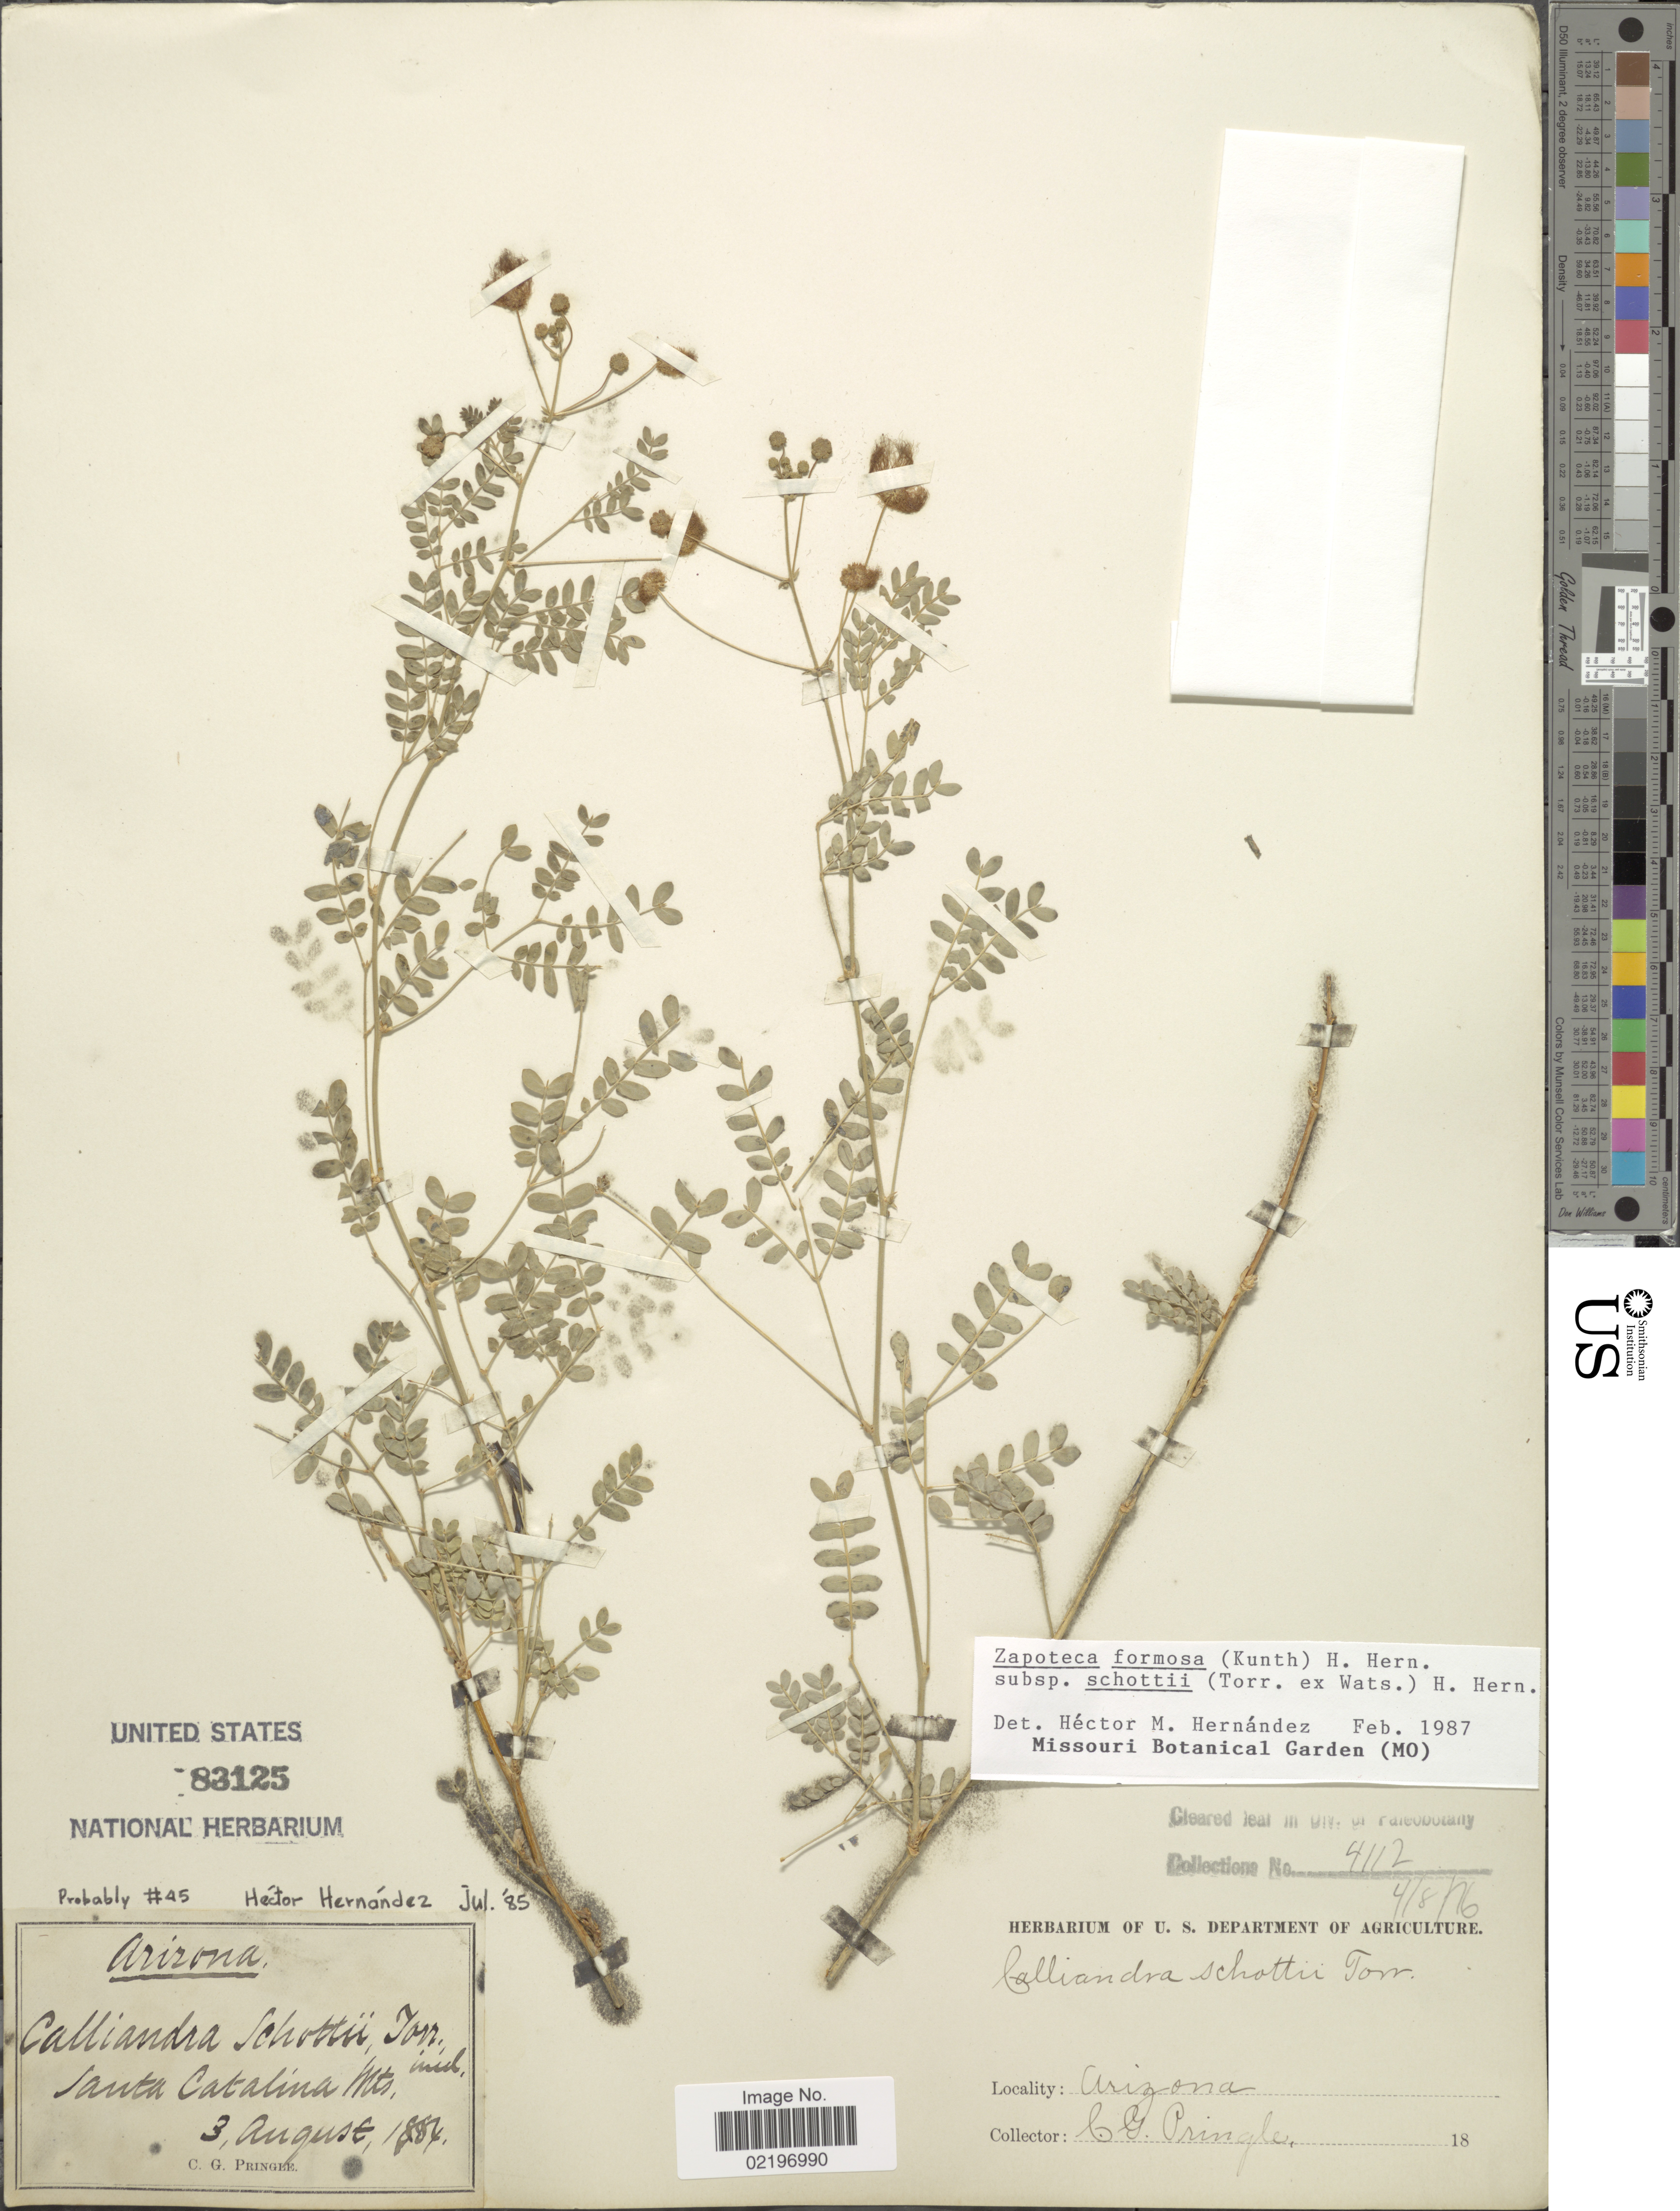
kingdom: Plantae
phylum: Tracheophyta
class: Magnoliopsida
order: Fabales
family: Fabaceae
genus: Zapoteca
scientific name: Zapoteca formosa subsp. schottii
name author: (Torr. ex S. Watson) H.M. Hern.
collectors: C. G. Pringle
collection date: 1884-08-03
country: United States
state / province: Arizona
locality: Santa Catalina Mts.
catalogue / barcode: US 83125